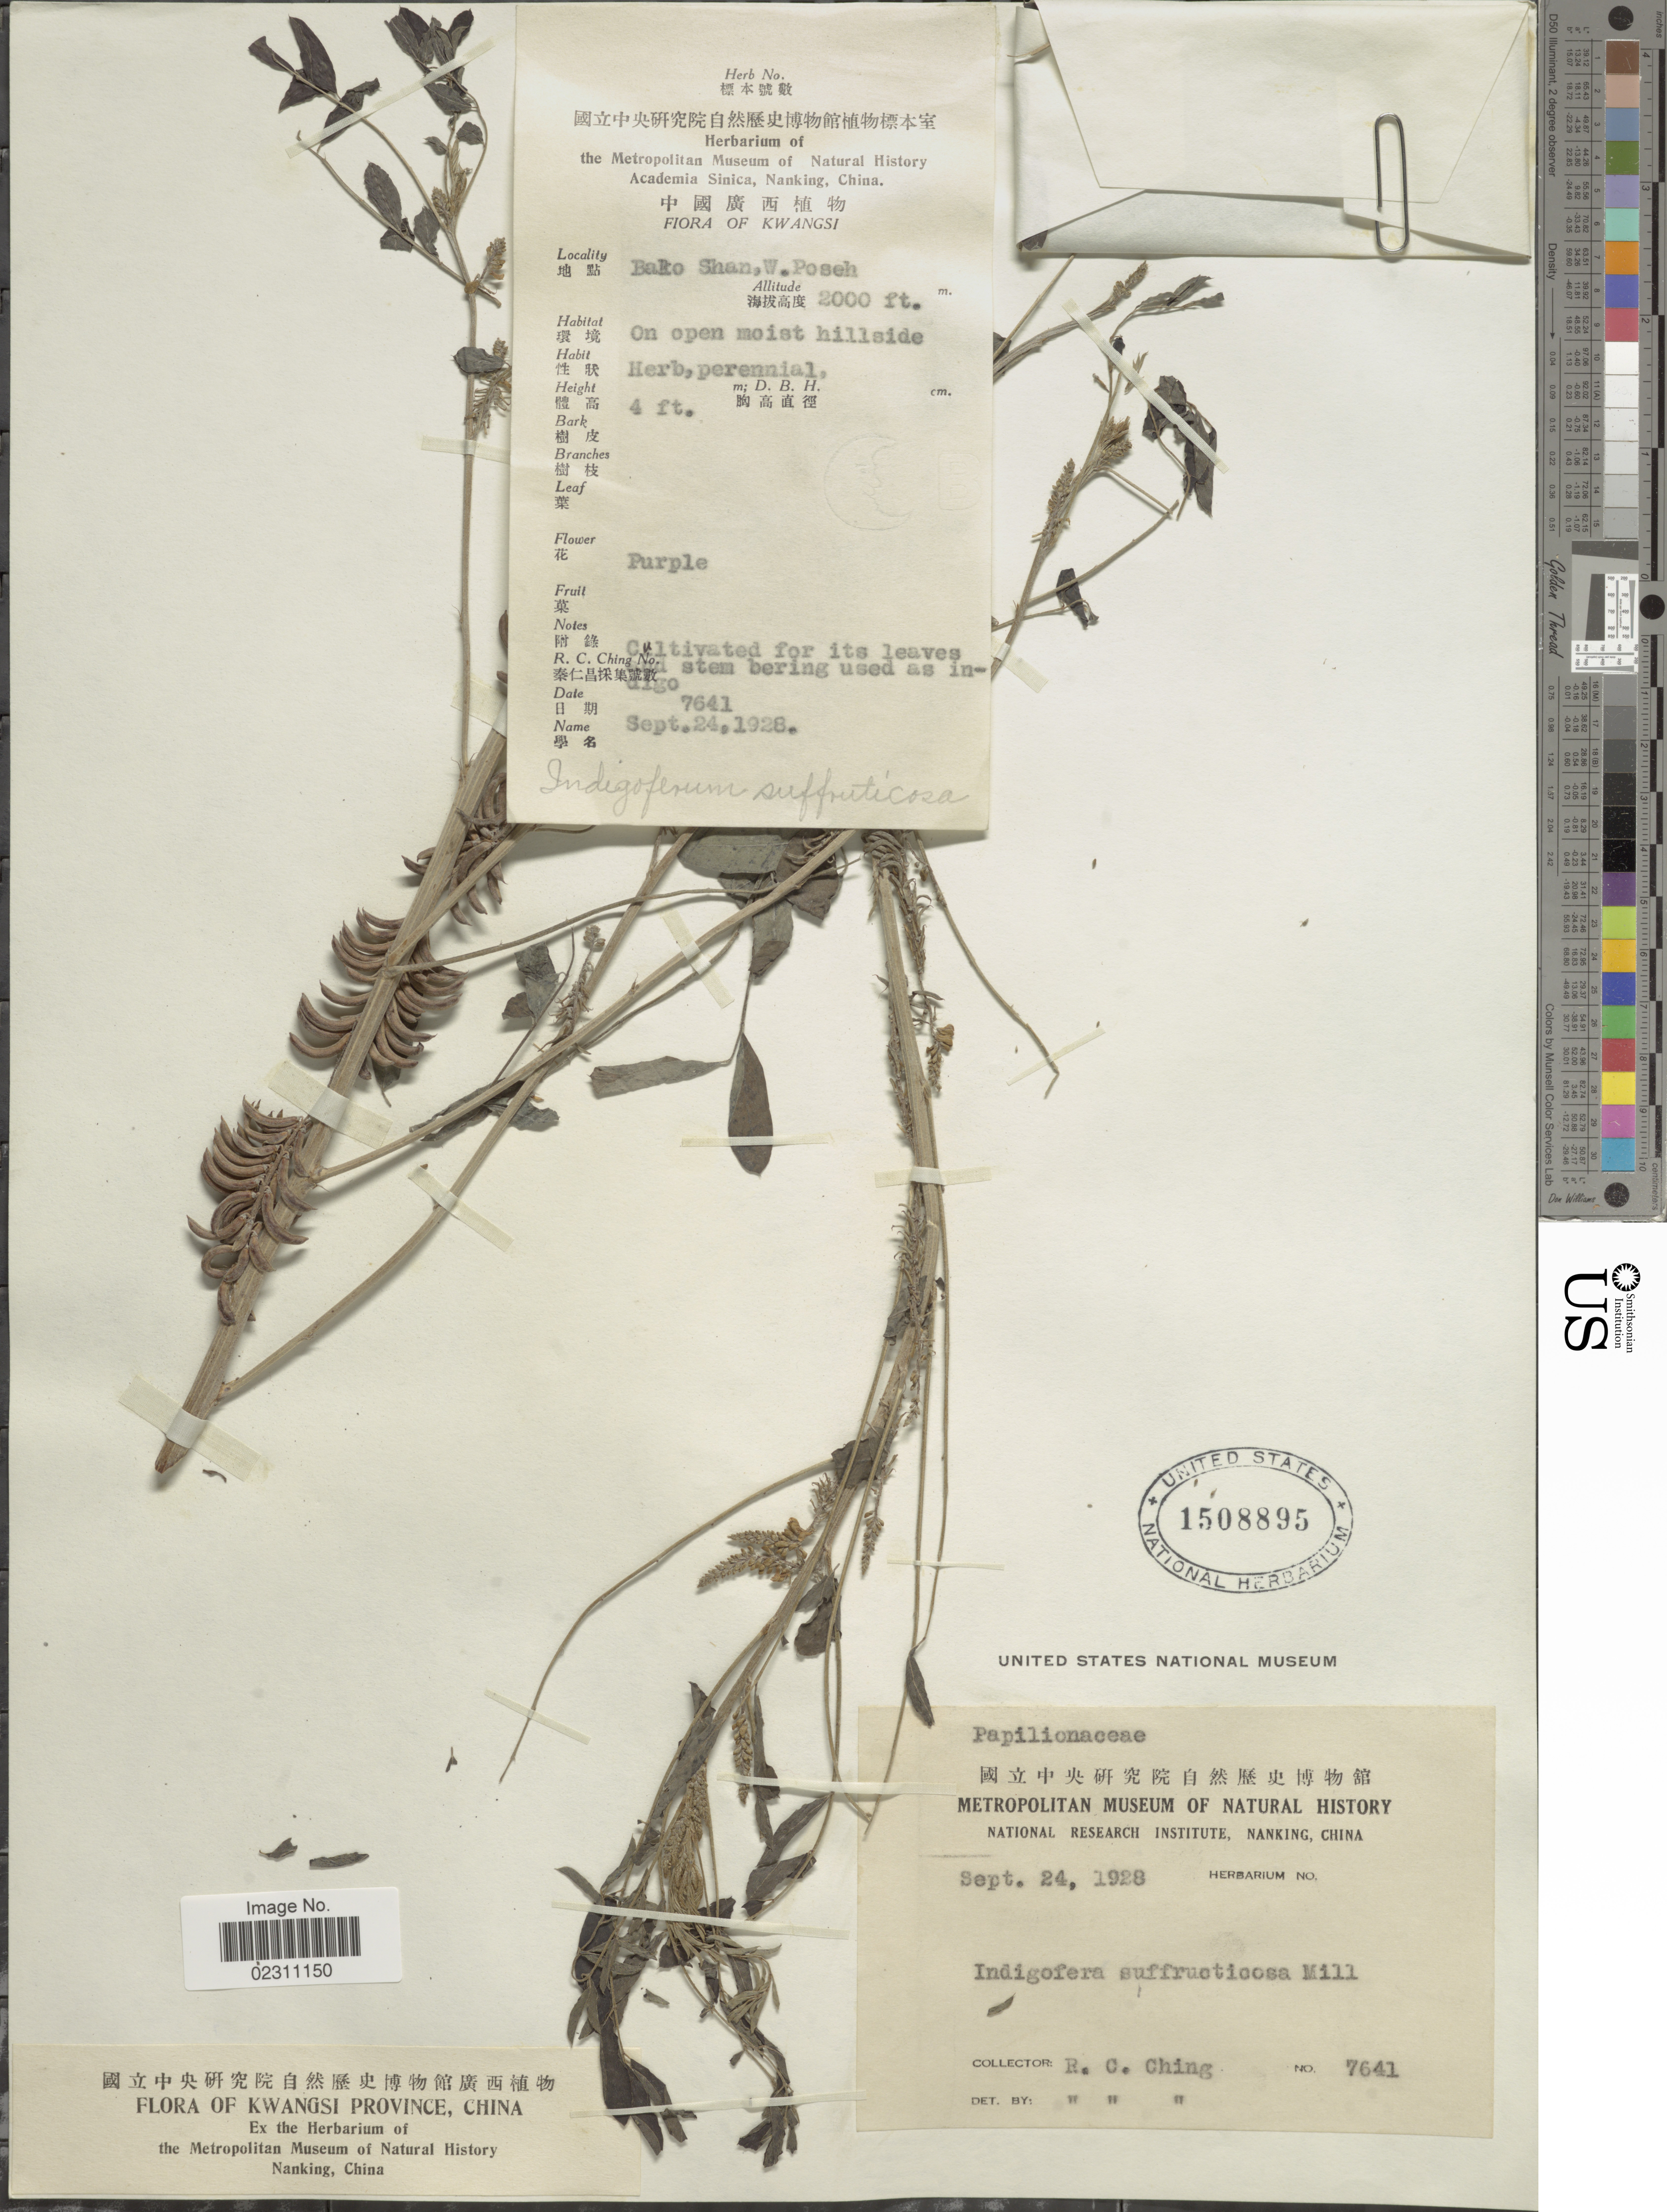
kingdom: Plantae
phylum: Tracheophyta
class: Magnoliopsida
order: Fabales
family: Fabaceae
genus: Indigofera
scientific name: Indigofera suffruticosa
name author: Mill.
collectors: R. C. Ching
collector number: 7641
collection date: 1928-09-24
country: China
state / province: Guangxi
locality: Kwangsi Province.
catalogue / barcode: US 1508895